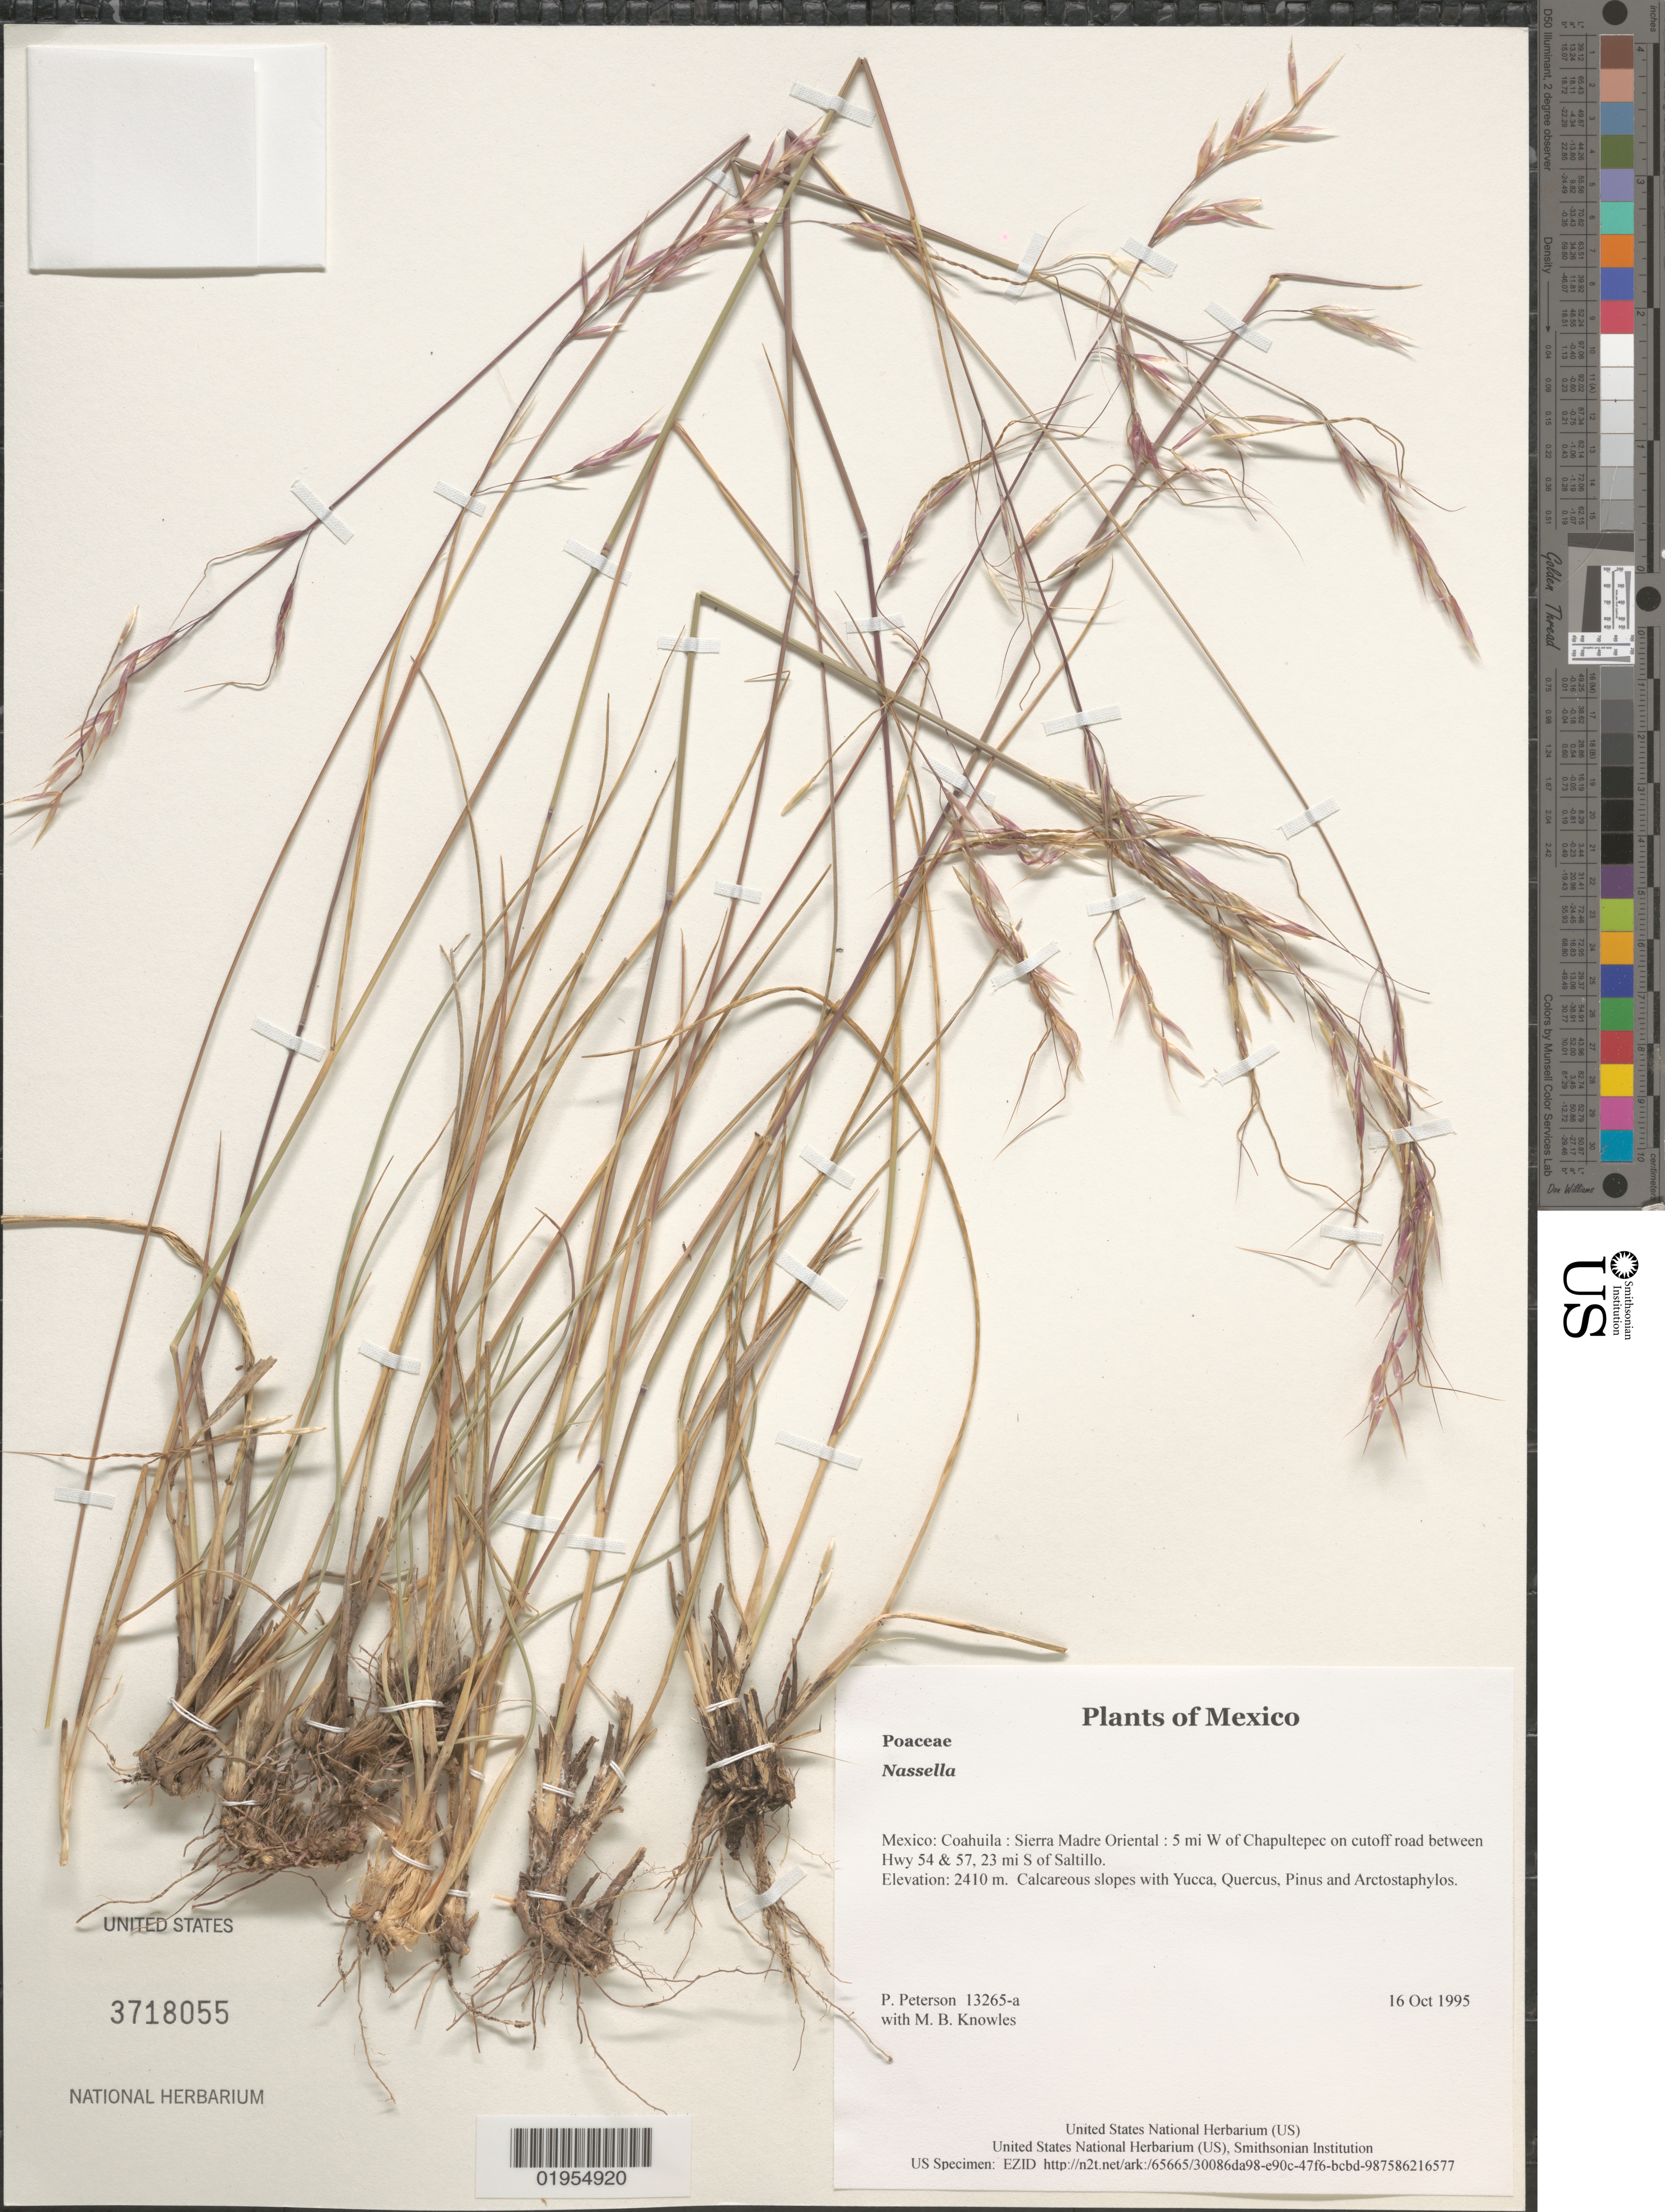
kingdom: Plantae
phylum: Tracheophyta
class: Liliopsida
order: Poales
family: Poaceae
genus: Nassella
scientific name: Nassella sp.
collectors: P. M. Peterson & M. B. Knowles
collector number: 13265-a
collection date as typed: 16 Oct 1995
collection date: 1995-10-16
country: Mexico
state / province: Coahuila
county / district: Sierra Madre Oriental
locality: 5 mi W of Chapultepec on cutoff road between Hwy 54 & 57, 23 mi S of Saltillo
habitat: Calcareous slopes with Yucca, Quercus, Pinus and Arctostaphylos.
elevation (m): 2410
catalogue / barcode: US 3718055